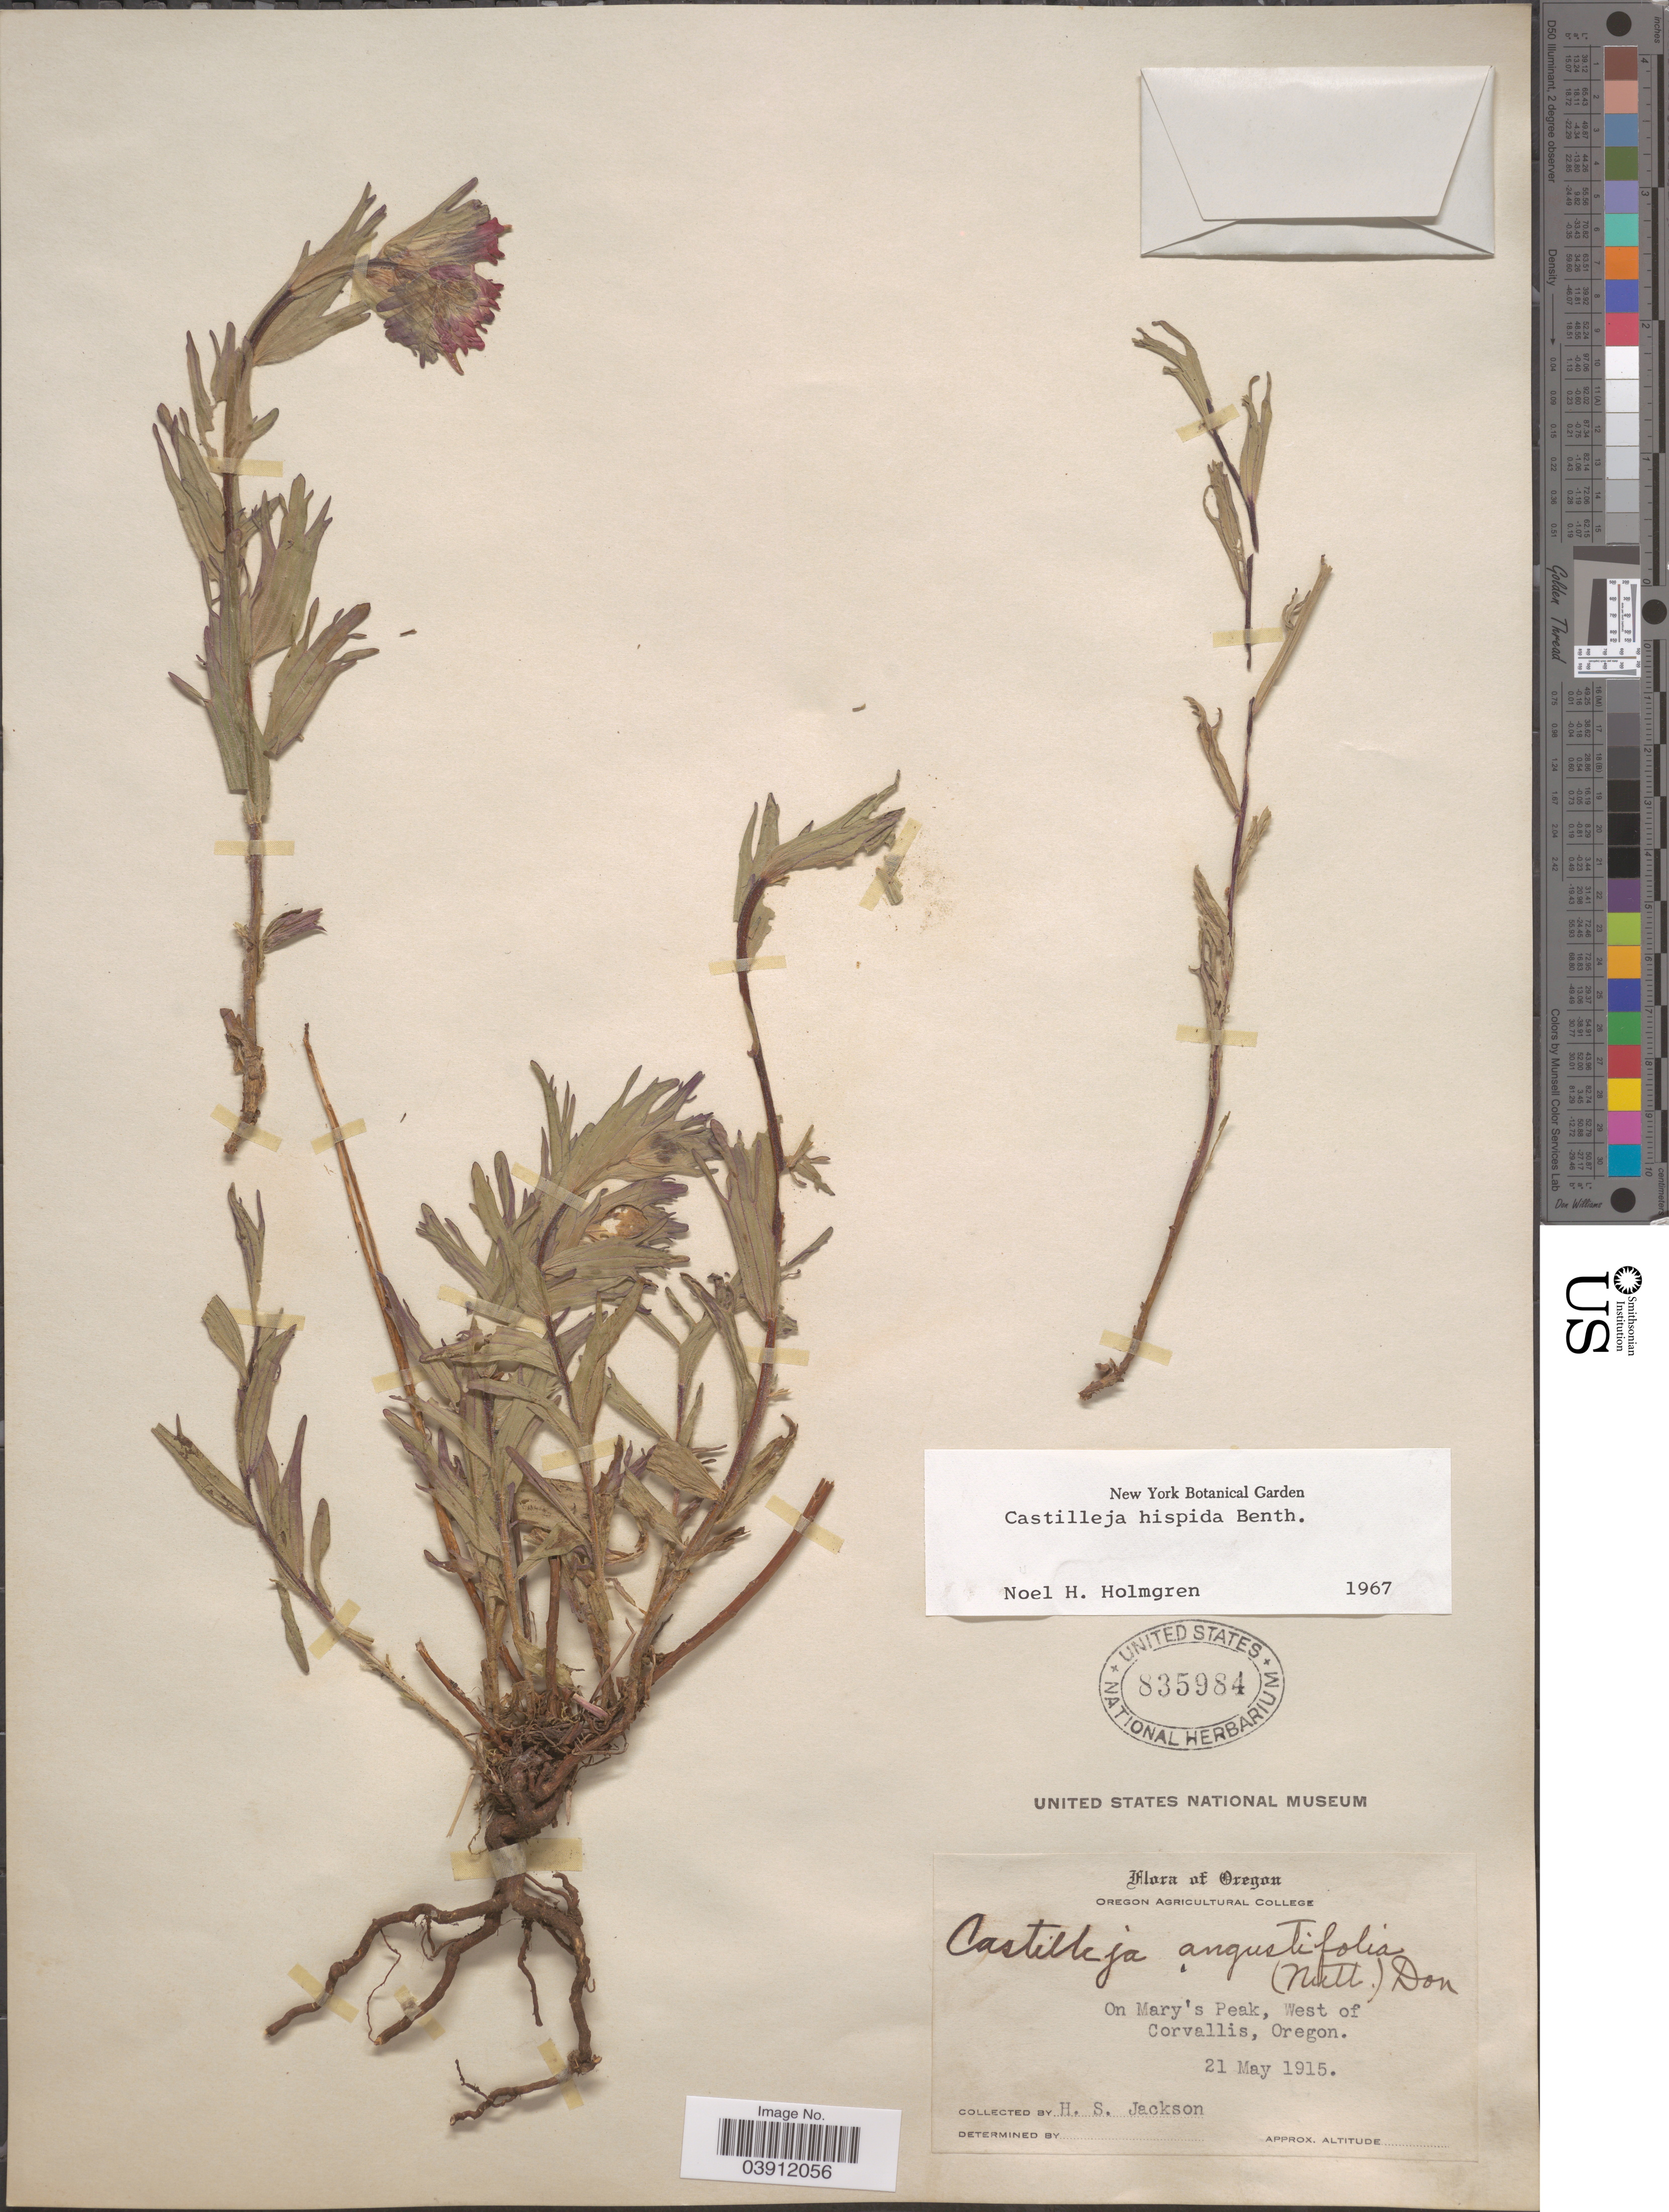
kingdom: Plantae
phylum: Tracheophyta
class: Magnoliopsida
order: Lamiales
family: Orobanchaceae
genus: Castilleja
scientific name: Castilleja hispida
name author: Benth. ex Hook.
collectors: H. Jackson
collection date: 1915-05-21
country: United States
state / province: Oregon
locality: On Mary's Peak, West of Corvallis.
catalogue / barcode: US 835984